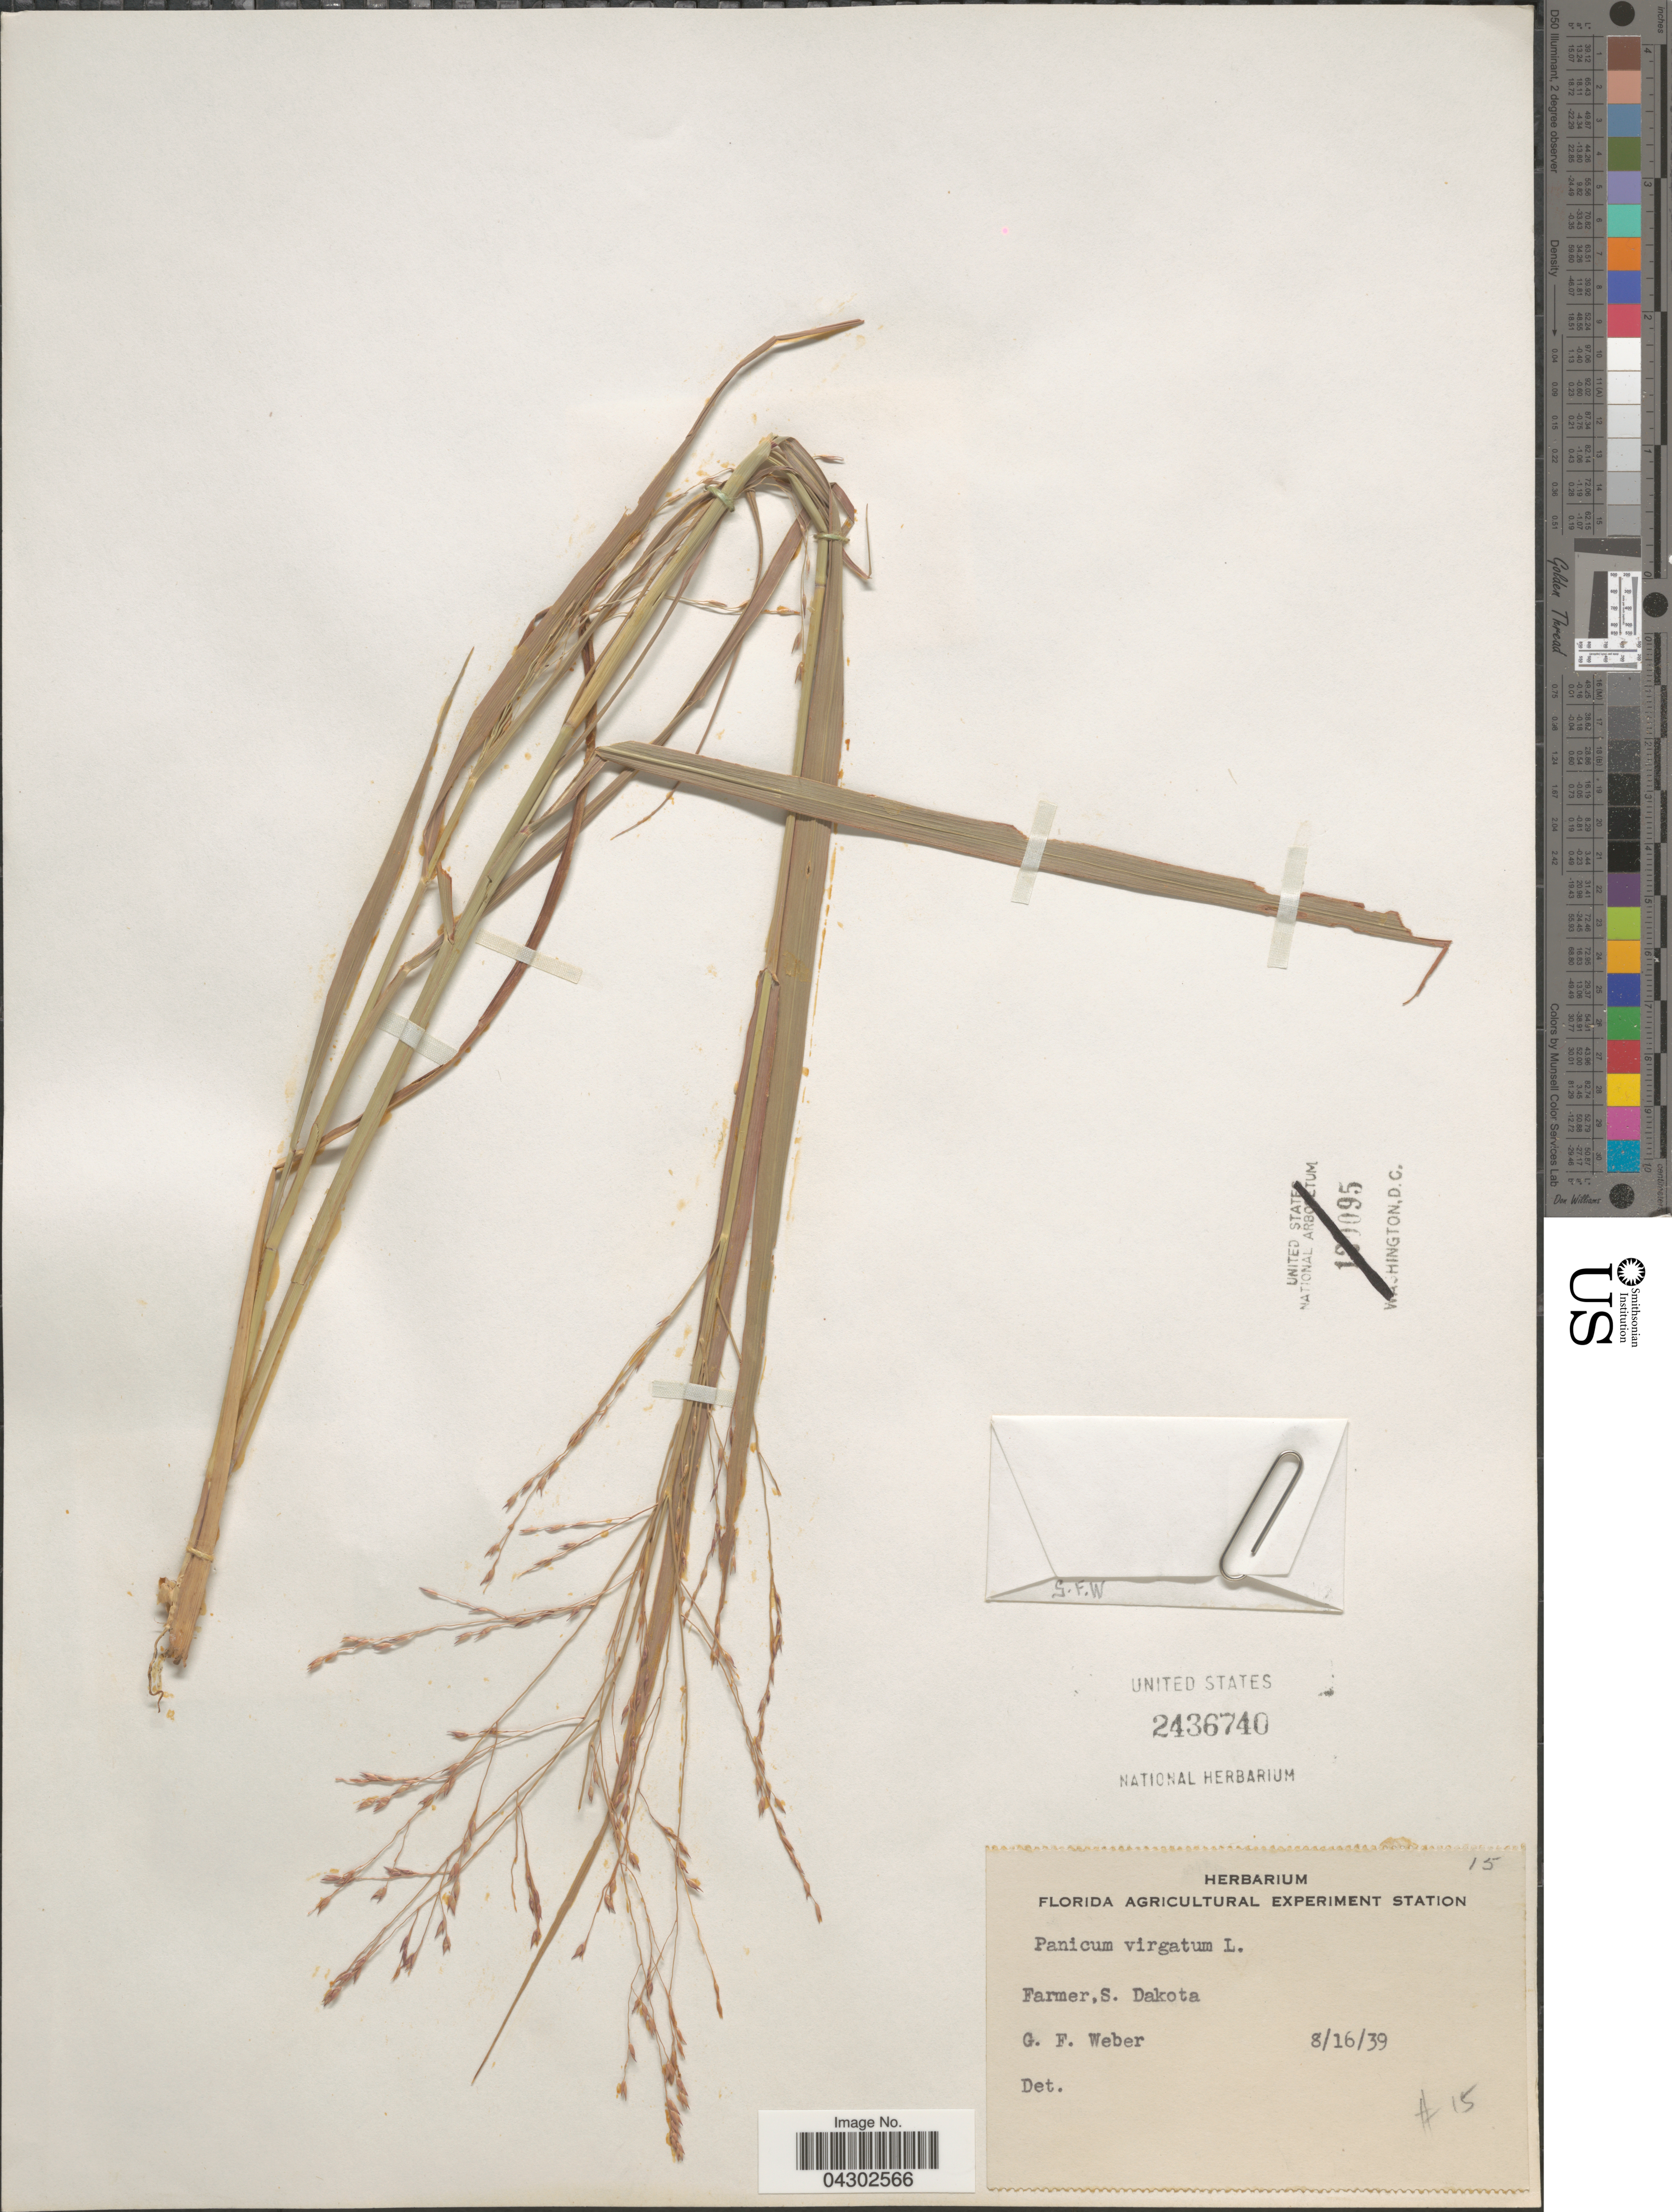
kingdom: Plantae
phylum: Tracheophyta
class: Liliopsida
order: Poales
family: Poaceae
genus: Panicum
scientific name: Panicum virgatum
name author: L.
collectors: G. Weber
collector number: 15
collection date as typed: Transcribed d/m/y: 16/8/39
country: United States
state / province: South Dakota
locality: Farmer.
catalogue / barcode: US 2436740